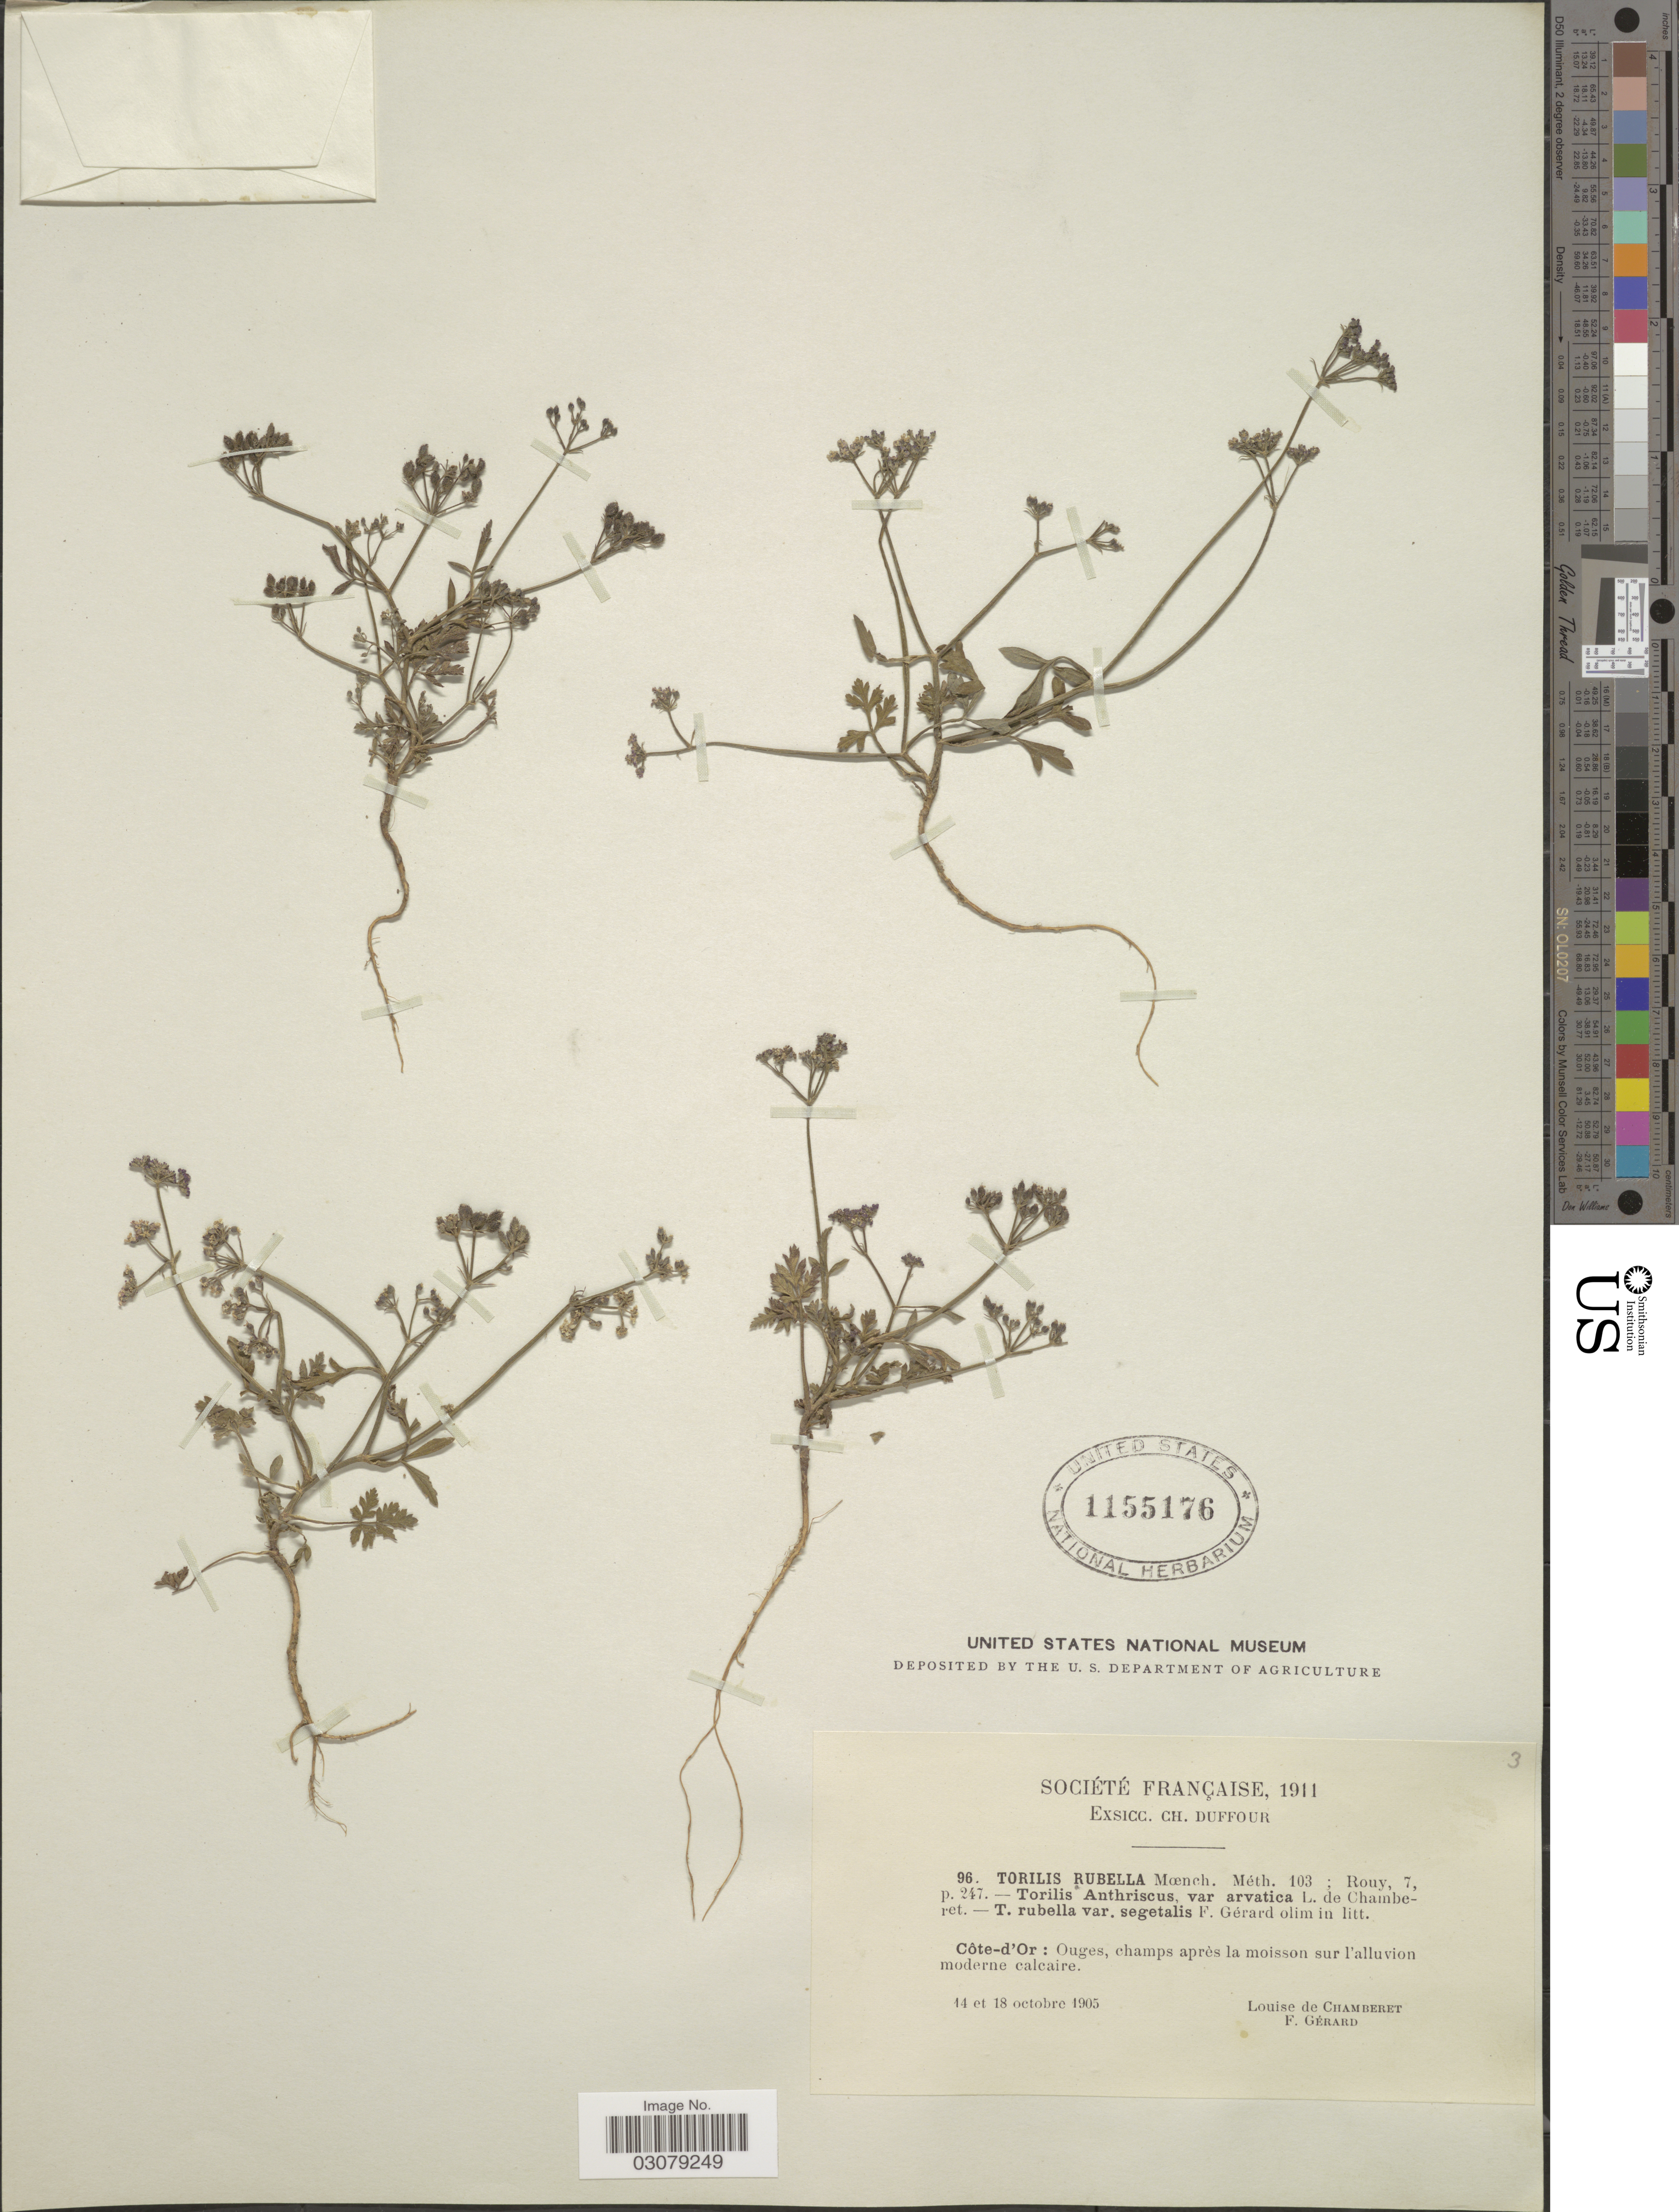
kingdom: Plantae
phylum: Tracheophyta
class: Magnoliopsida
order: Apiales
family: Apiaceae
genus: Torilis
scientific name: Torilis rubella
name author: Moench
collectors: L. Chamberet & F. Gérard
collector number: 96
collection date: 1905-10-14/1905-10-18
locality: Société Française. Côte-d'Or: Ouges, champs après la moisson sur l'alluvion moderne calcaire.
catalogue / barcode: US 1155176